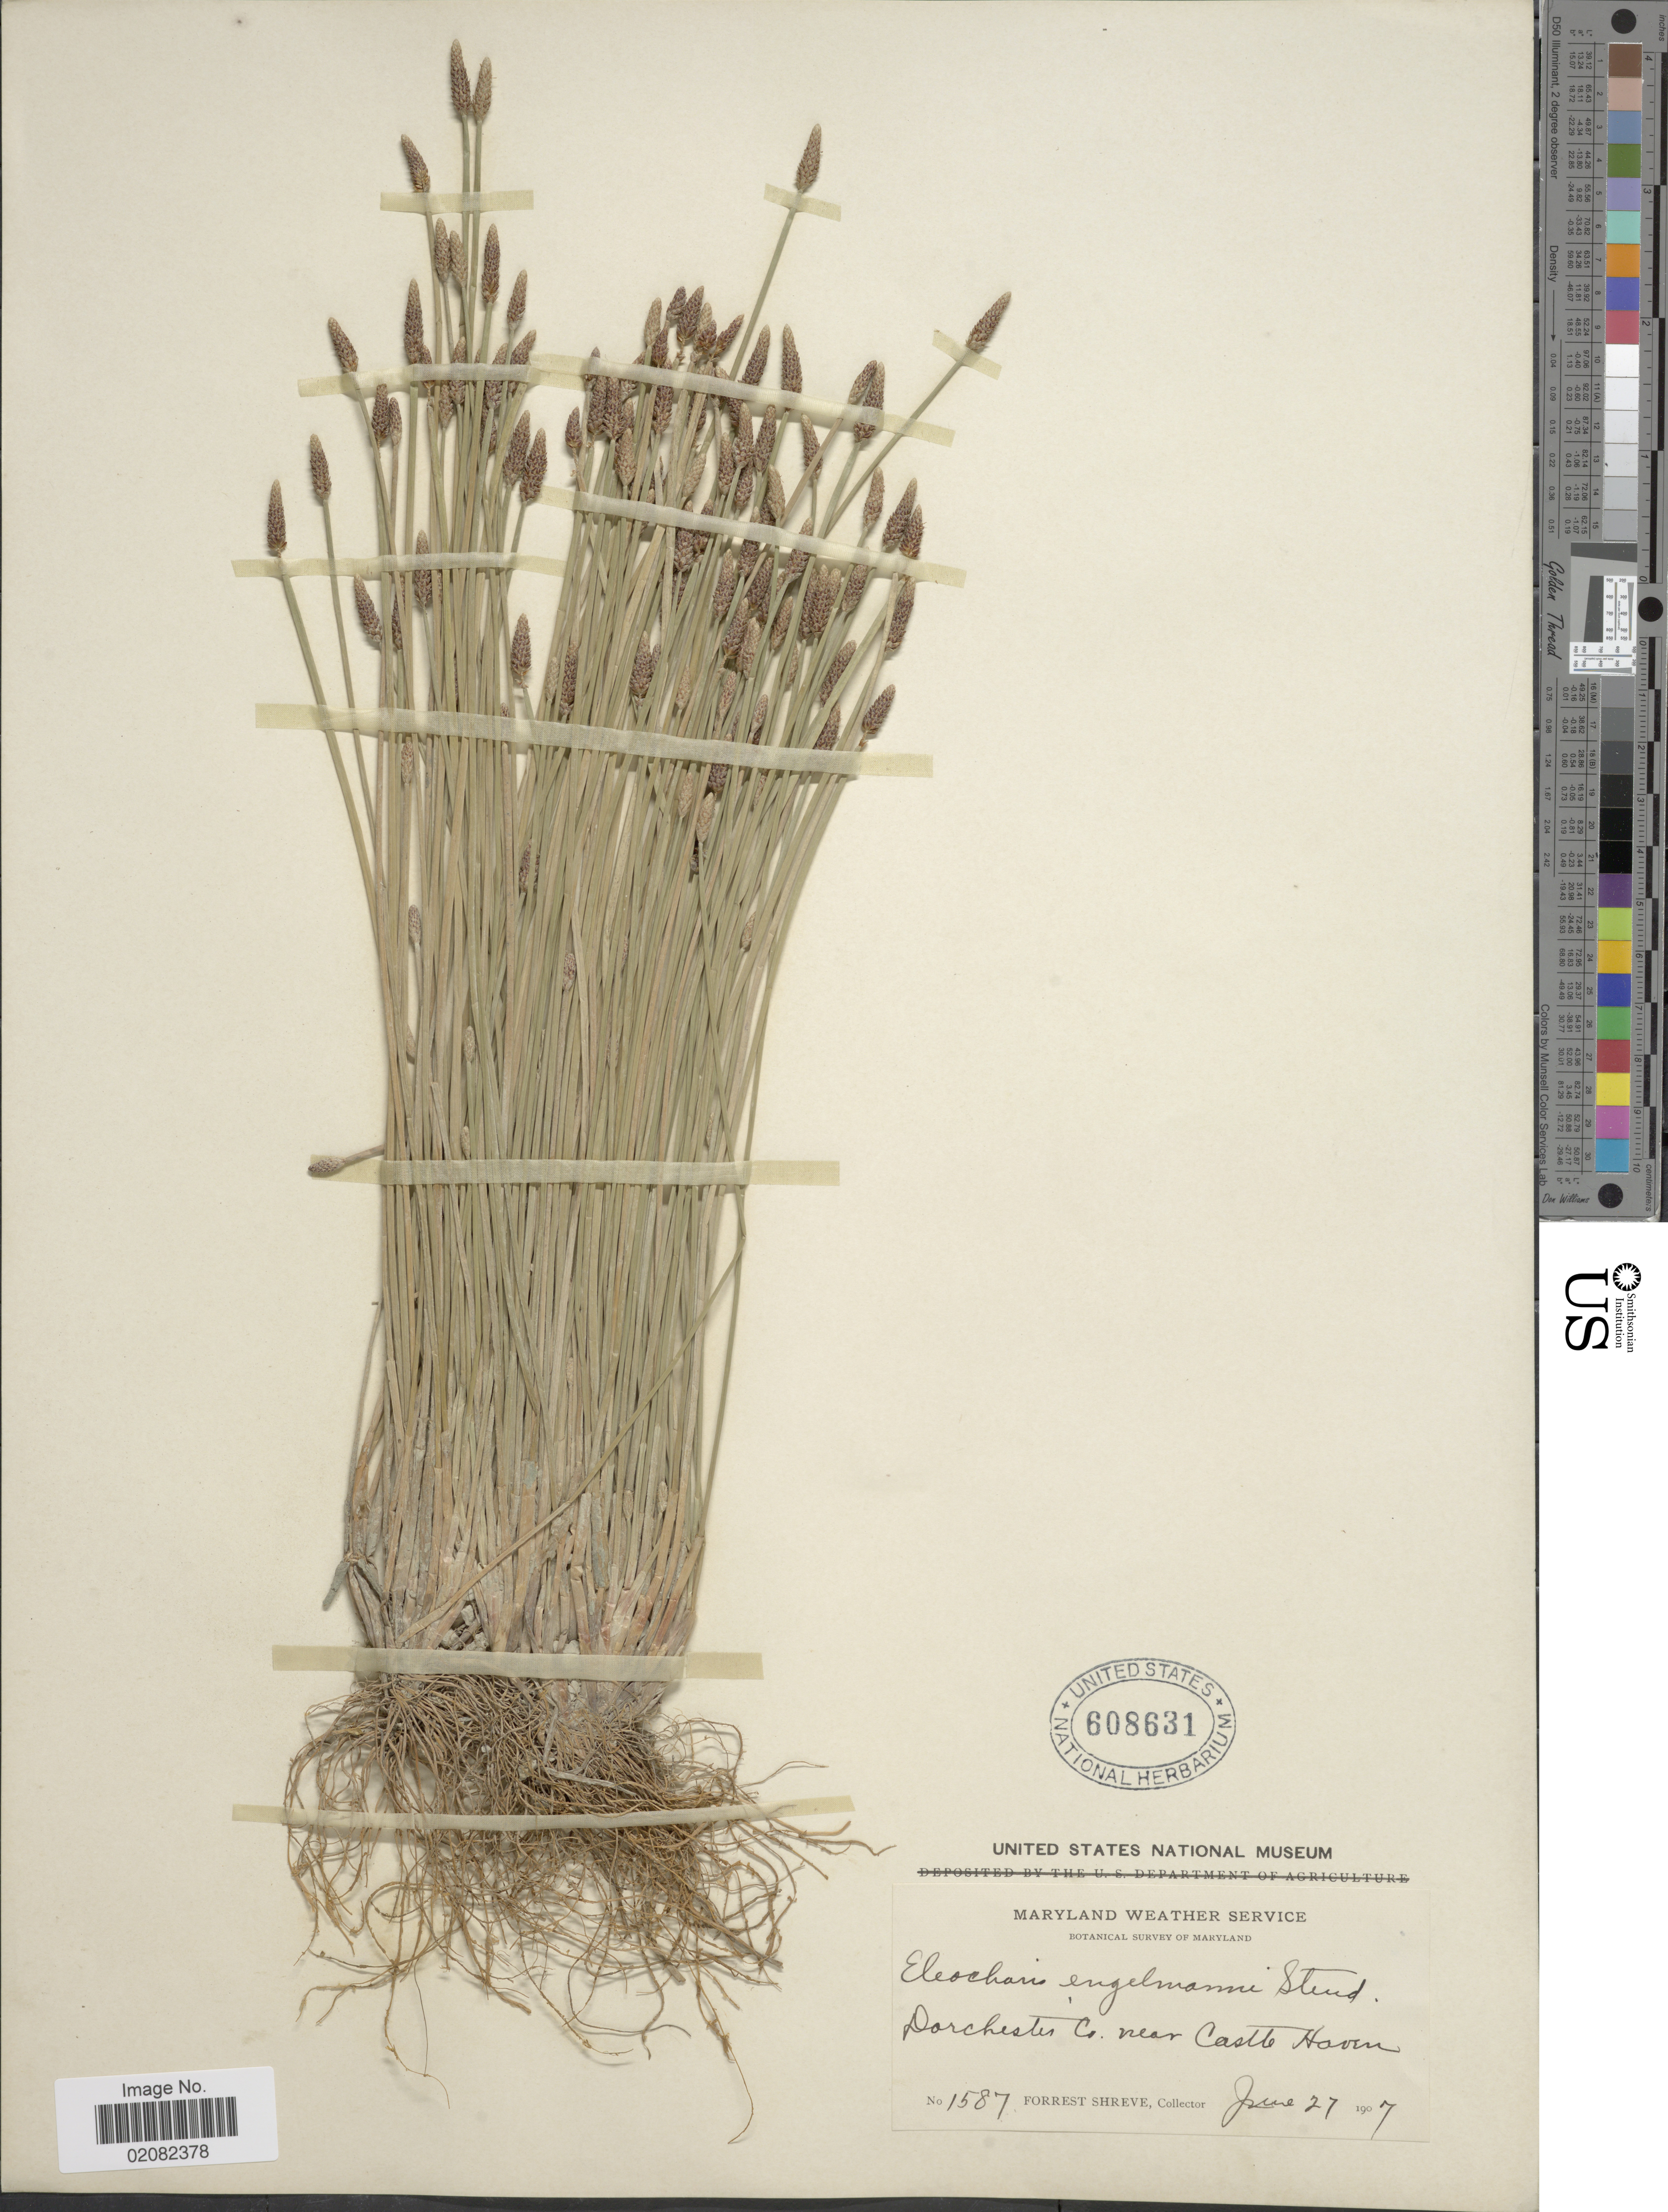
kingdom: Plantae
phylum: Tracheophyta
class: Liliopsida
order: Poales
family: Cyperaceae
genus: Eleocharis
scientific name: Eleocharis engelmannii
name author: Steud.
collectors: F. Shreve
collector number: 1587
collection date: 1907-06-27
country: United States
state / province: Maryland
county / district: Dorchester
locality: Dorchester Co near Castle Haven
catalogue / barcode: US 608631